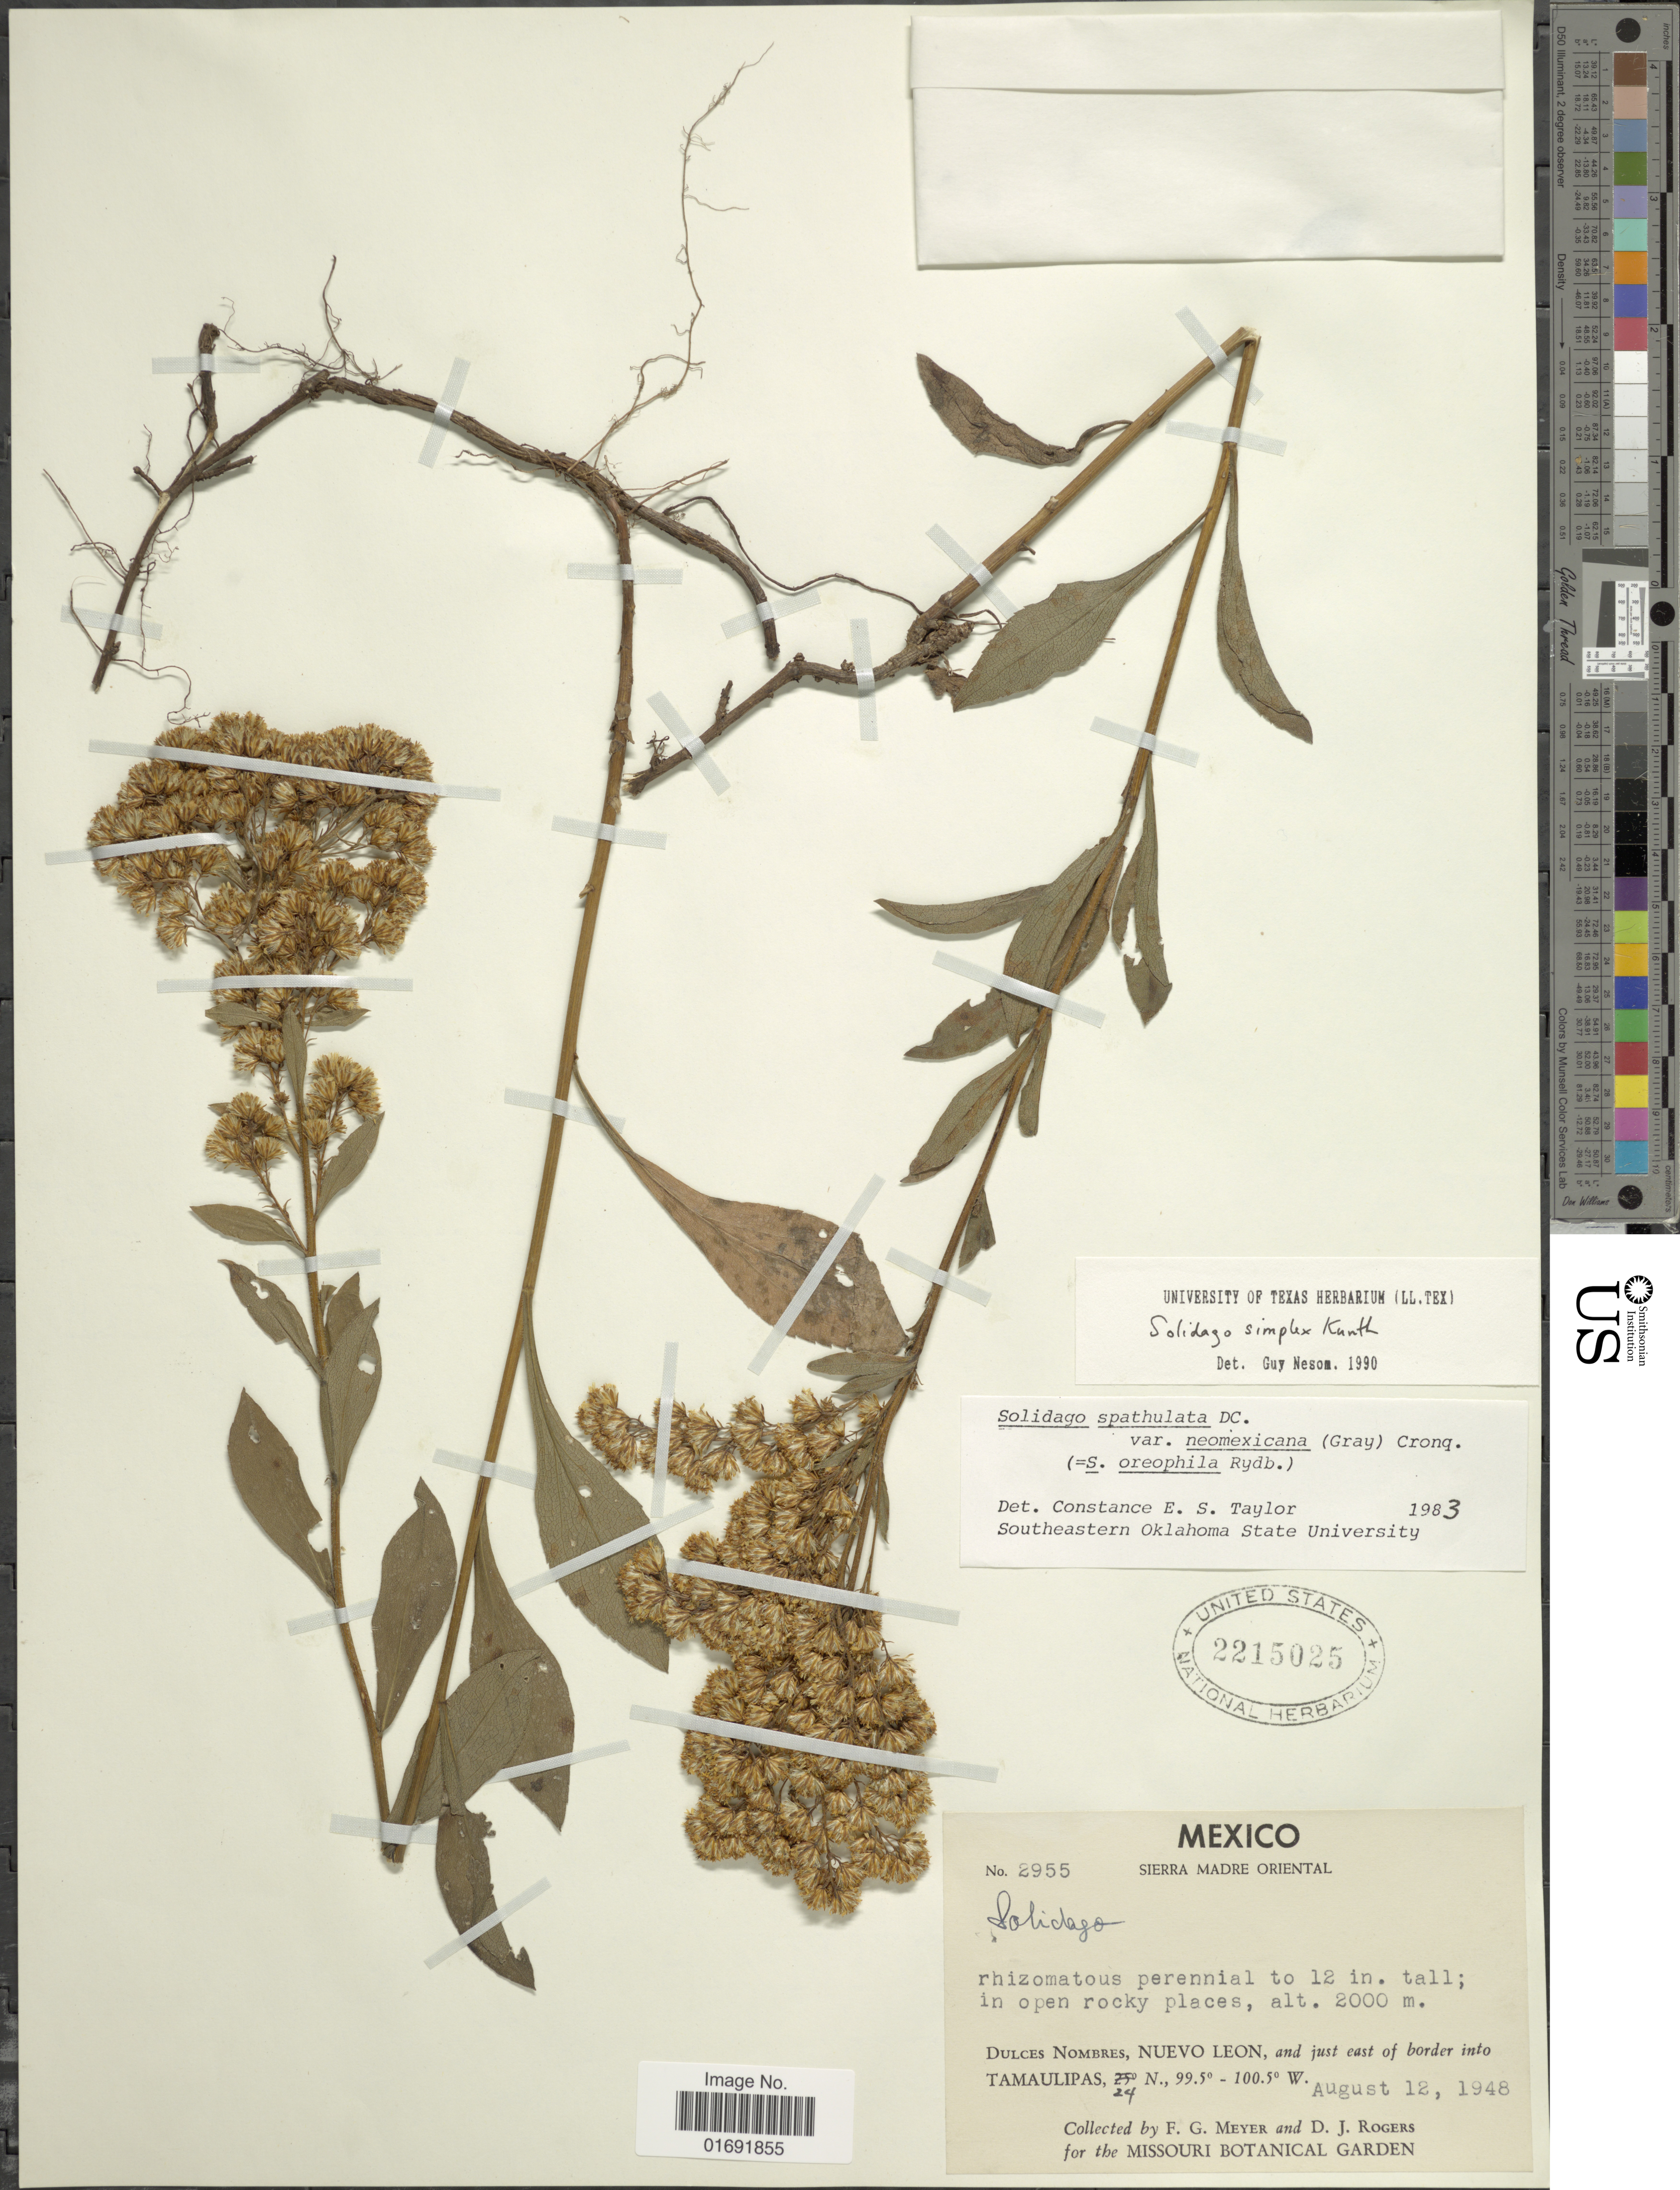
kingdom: Plantae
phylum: Tracheophyta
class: Magnoliopsida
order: Asterales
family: Asteraceae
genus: Solidago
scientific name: Solidago neomexicana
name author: Wooton & Standl.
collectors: F. G. Meyer & D. J. Rogers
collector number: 2955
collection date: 1948-08-12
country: Mexico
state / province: Tamaulipas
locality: Sierra Madre Oriental, Dulces Nombres, Nuevo Leon, and just east of border into Tamaulipas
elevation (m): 2000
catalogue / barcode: US 2215025